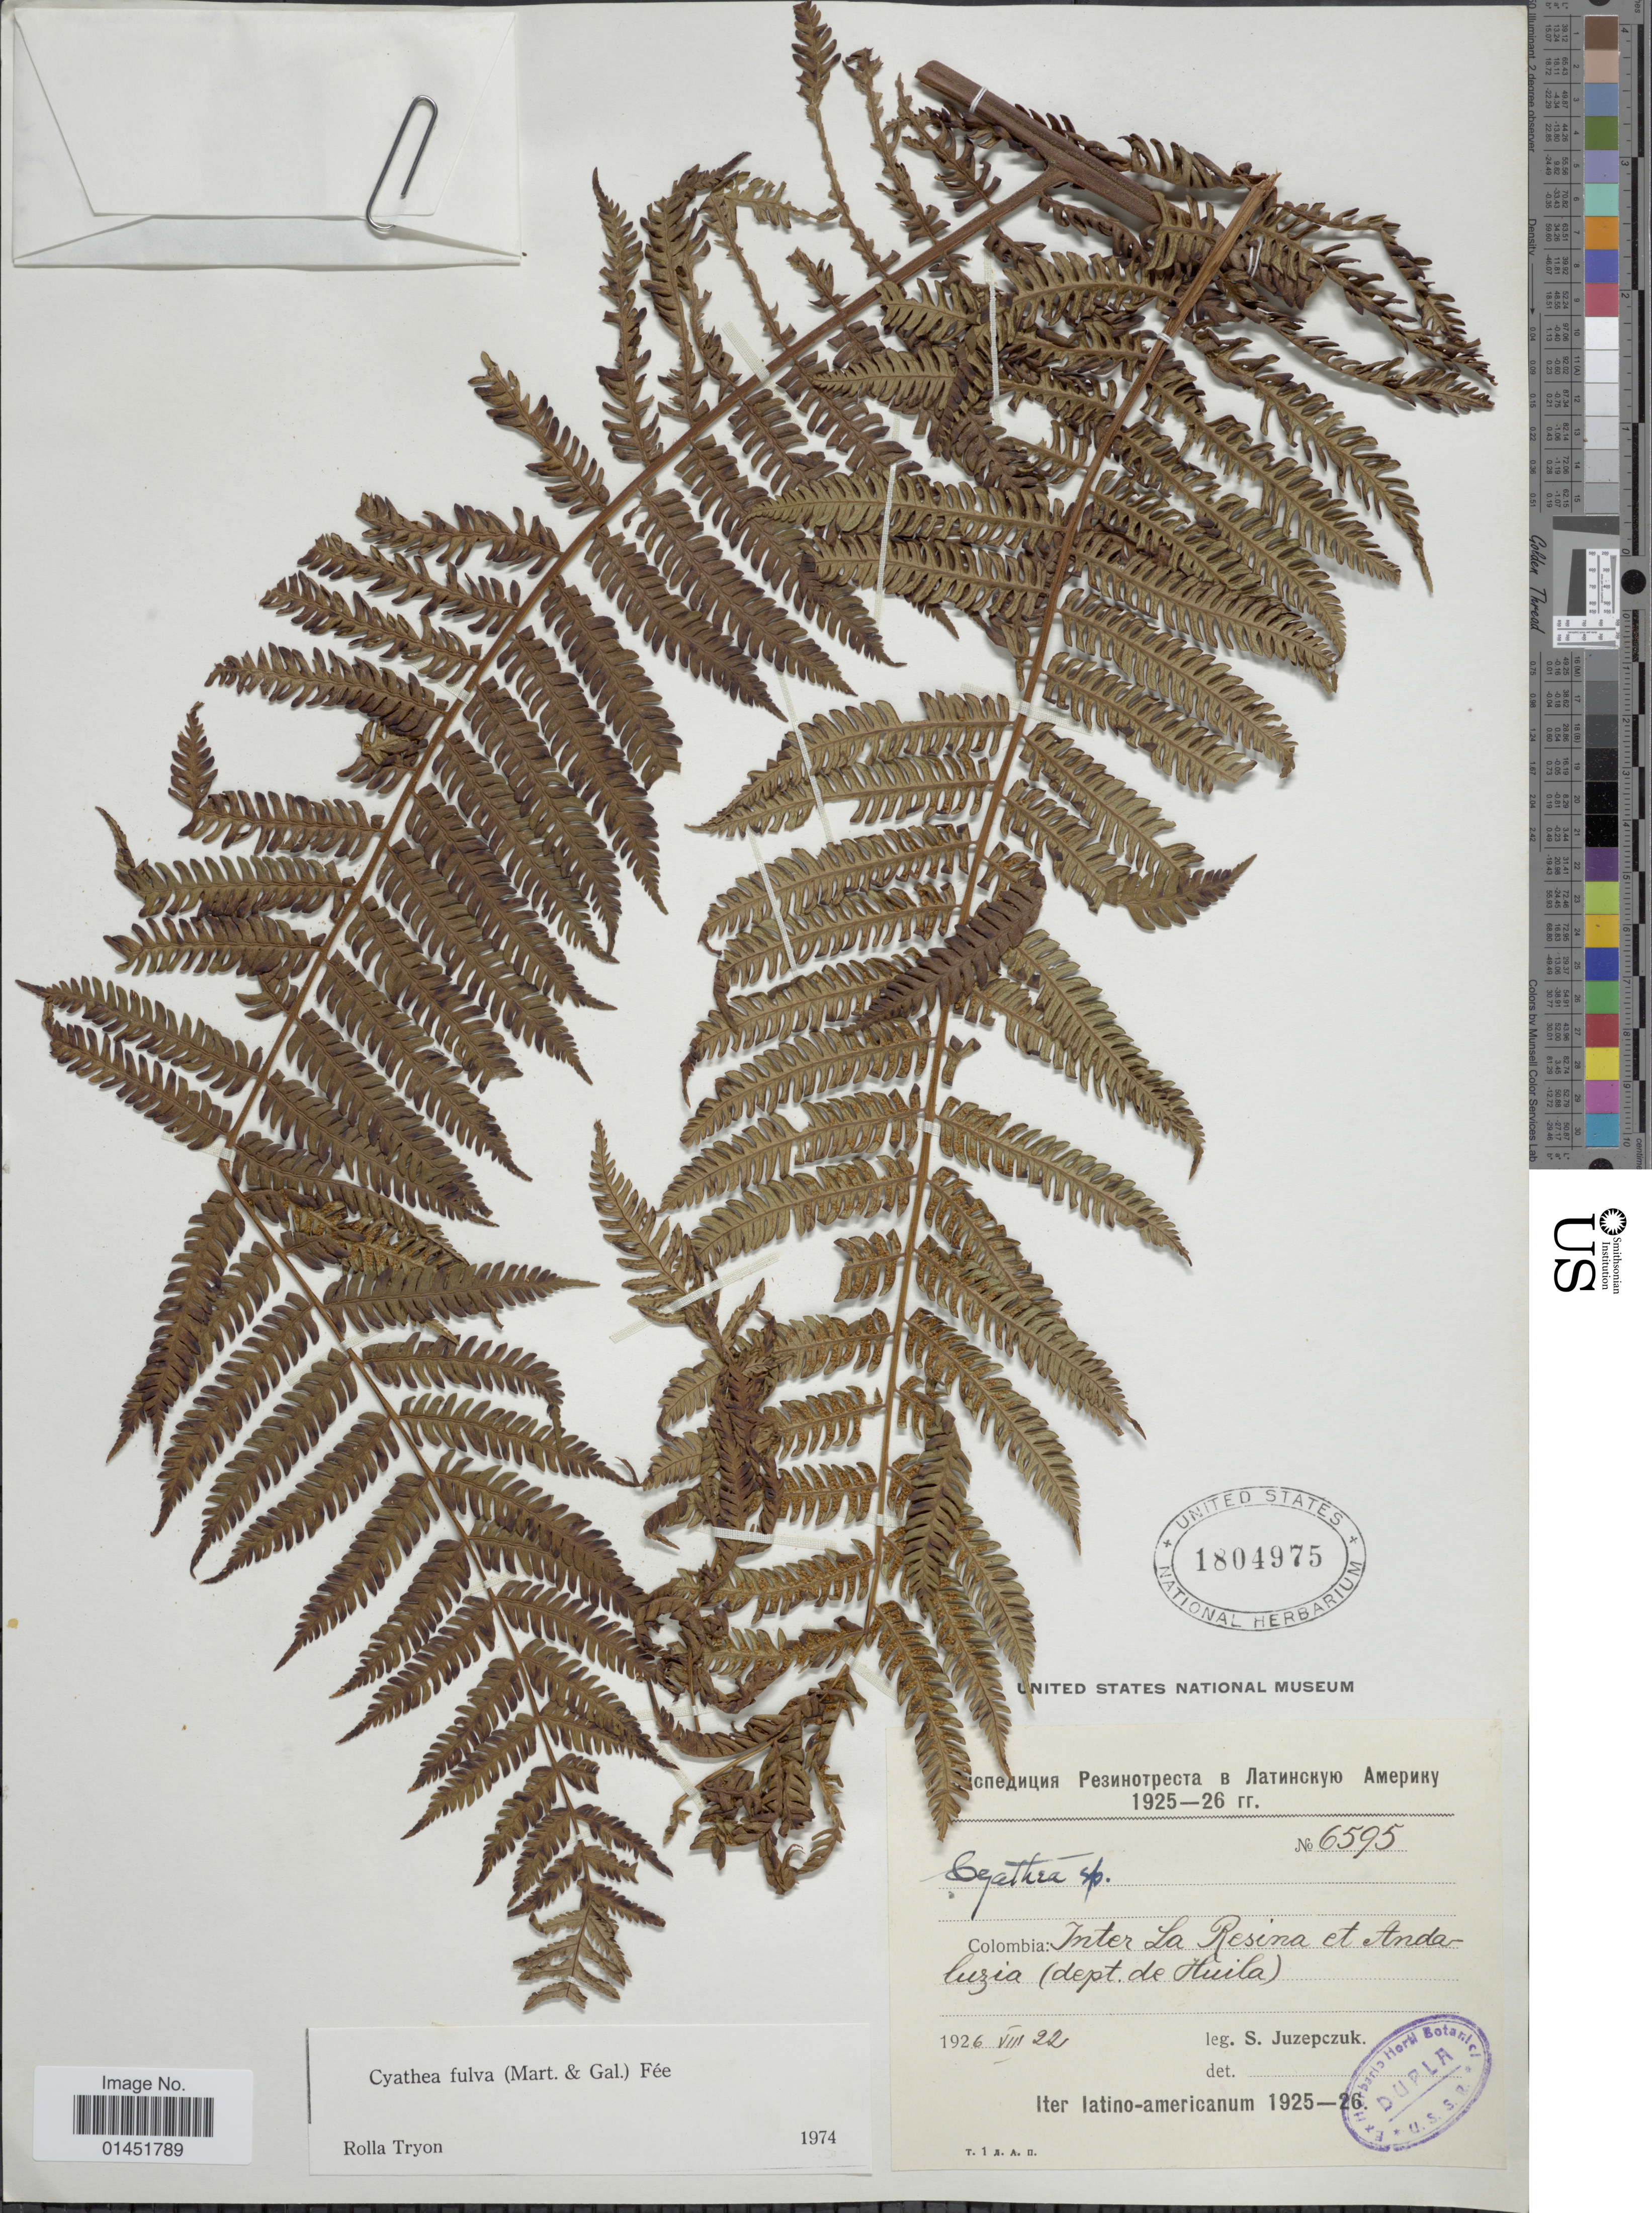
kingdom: Plantae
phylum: Tracheophyta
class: Polypodiopsida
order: Cyatheales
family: Cyatheaceae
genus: Cyathea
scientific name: Cyathea fulva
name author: (M. Martens & Galeotti) Fée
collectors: S. V. Juzepczuk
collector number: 6595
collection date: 1926-08-22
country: Colombia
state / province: Huila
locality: Inter La Resina et Andarluzia (dept de Huila)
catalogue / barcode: US 1804975